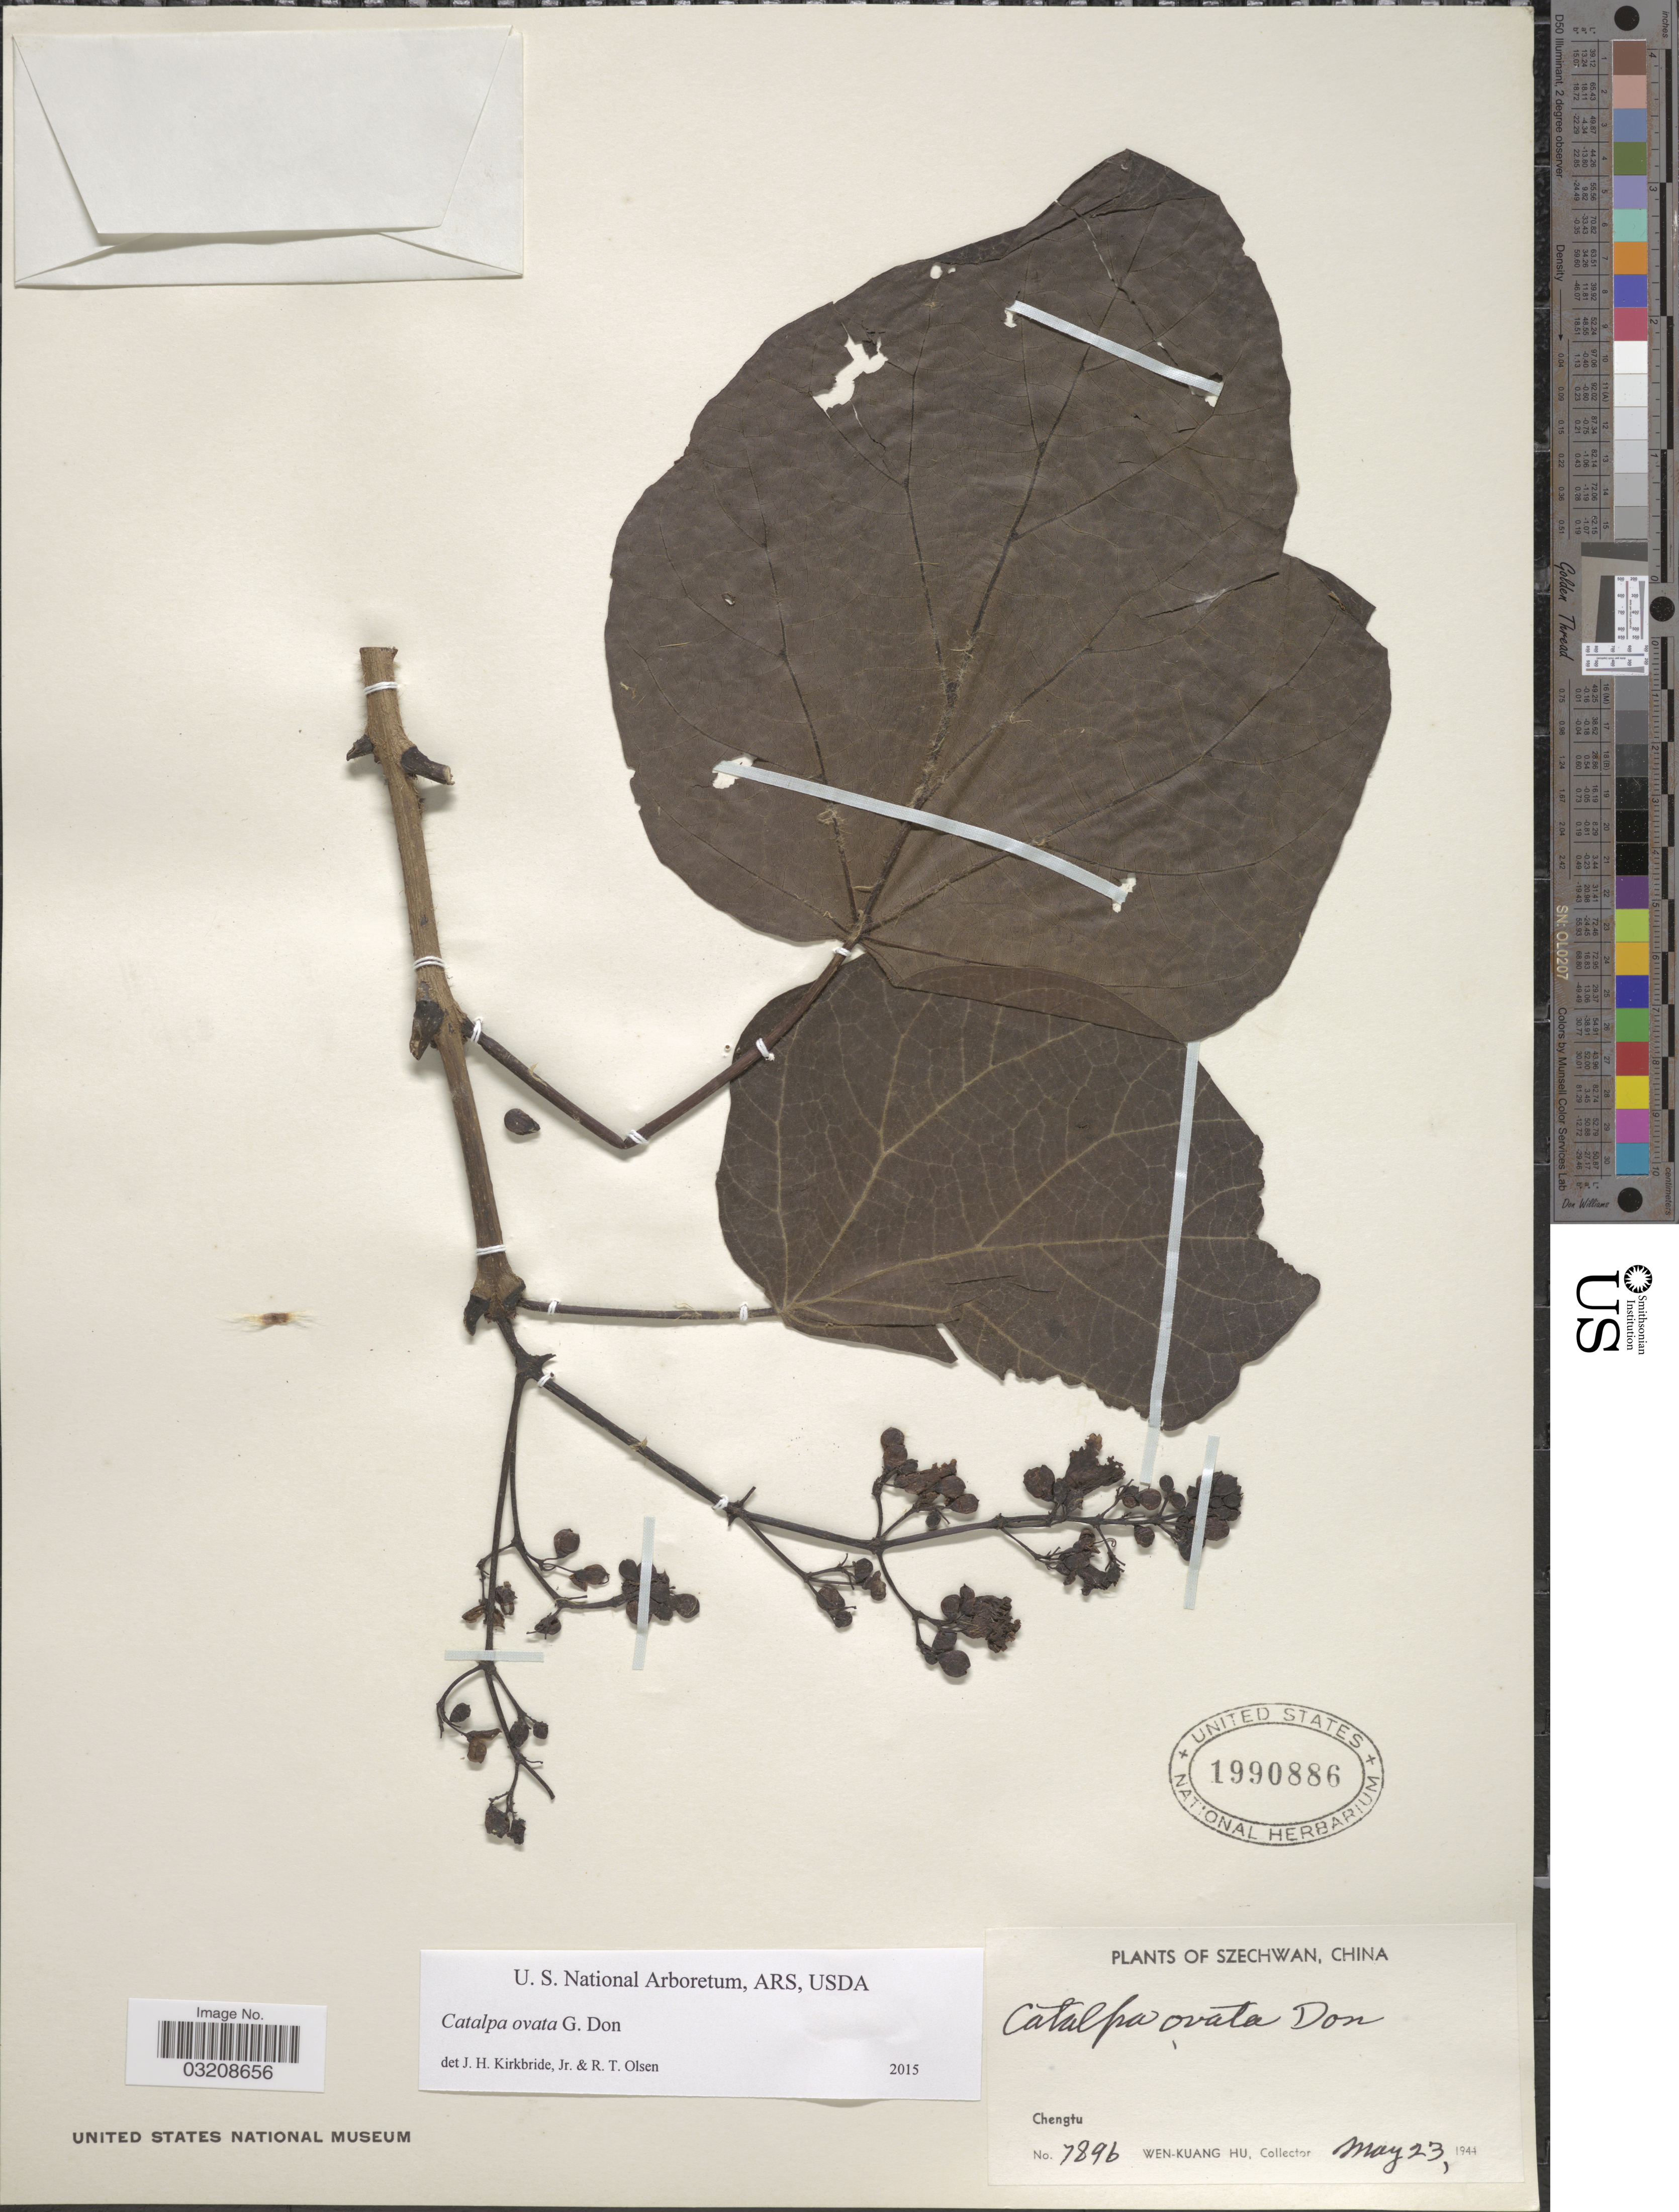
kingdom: Plantae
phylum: Tracheophyta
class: Magnoliopsida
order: Lamiales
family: Bignoniaceae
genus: Catalpa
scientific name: Catalpa ovata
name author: G. Don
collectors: W. K. Hu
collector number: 7896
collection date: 1944-05-23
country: China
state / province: Sichuan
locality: Szechwan. Chengtu.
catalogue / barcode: US 1990886